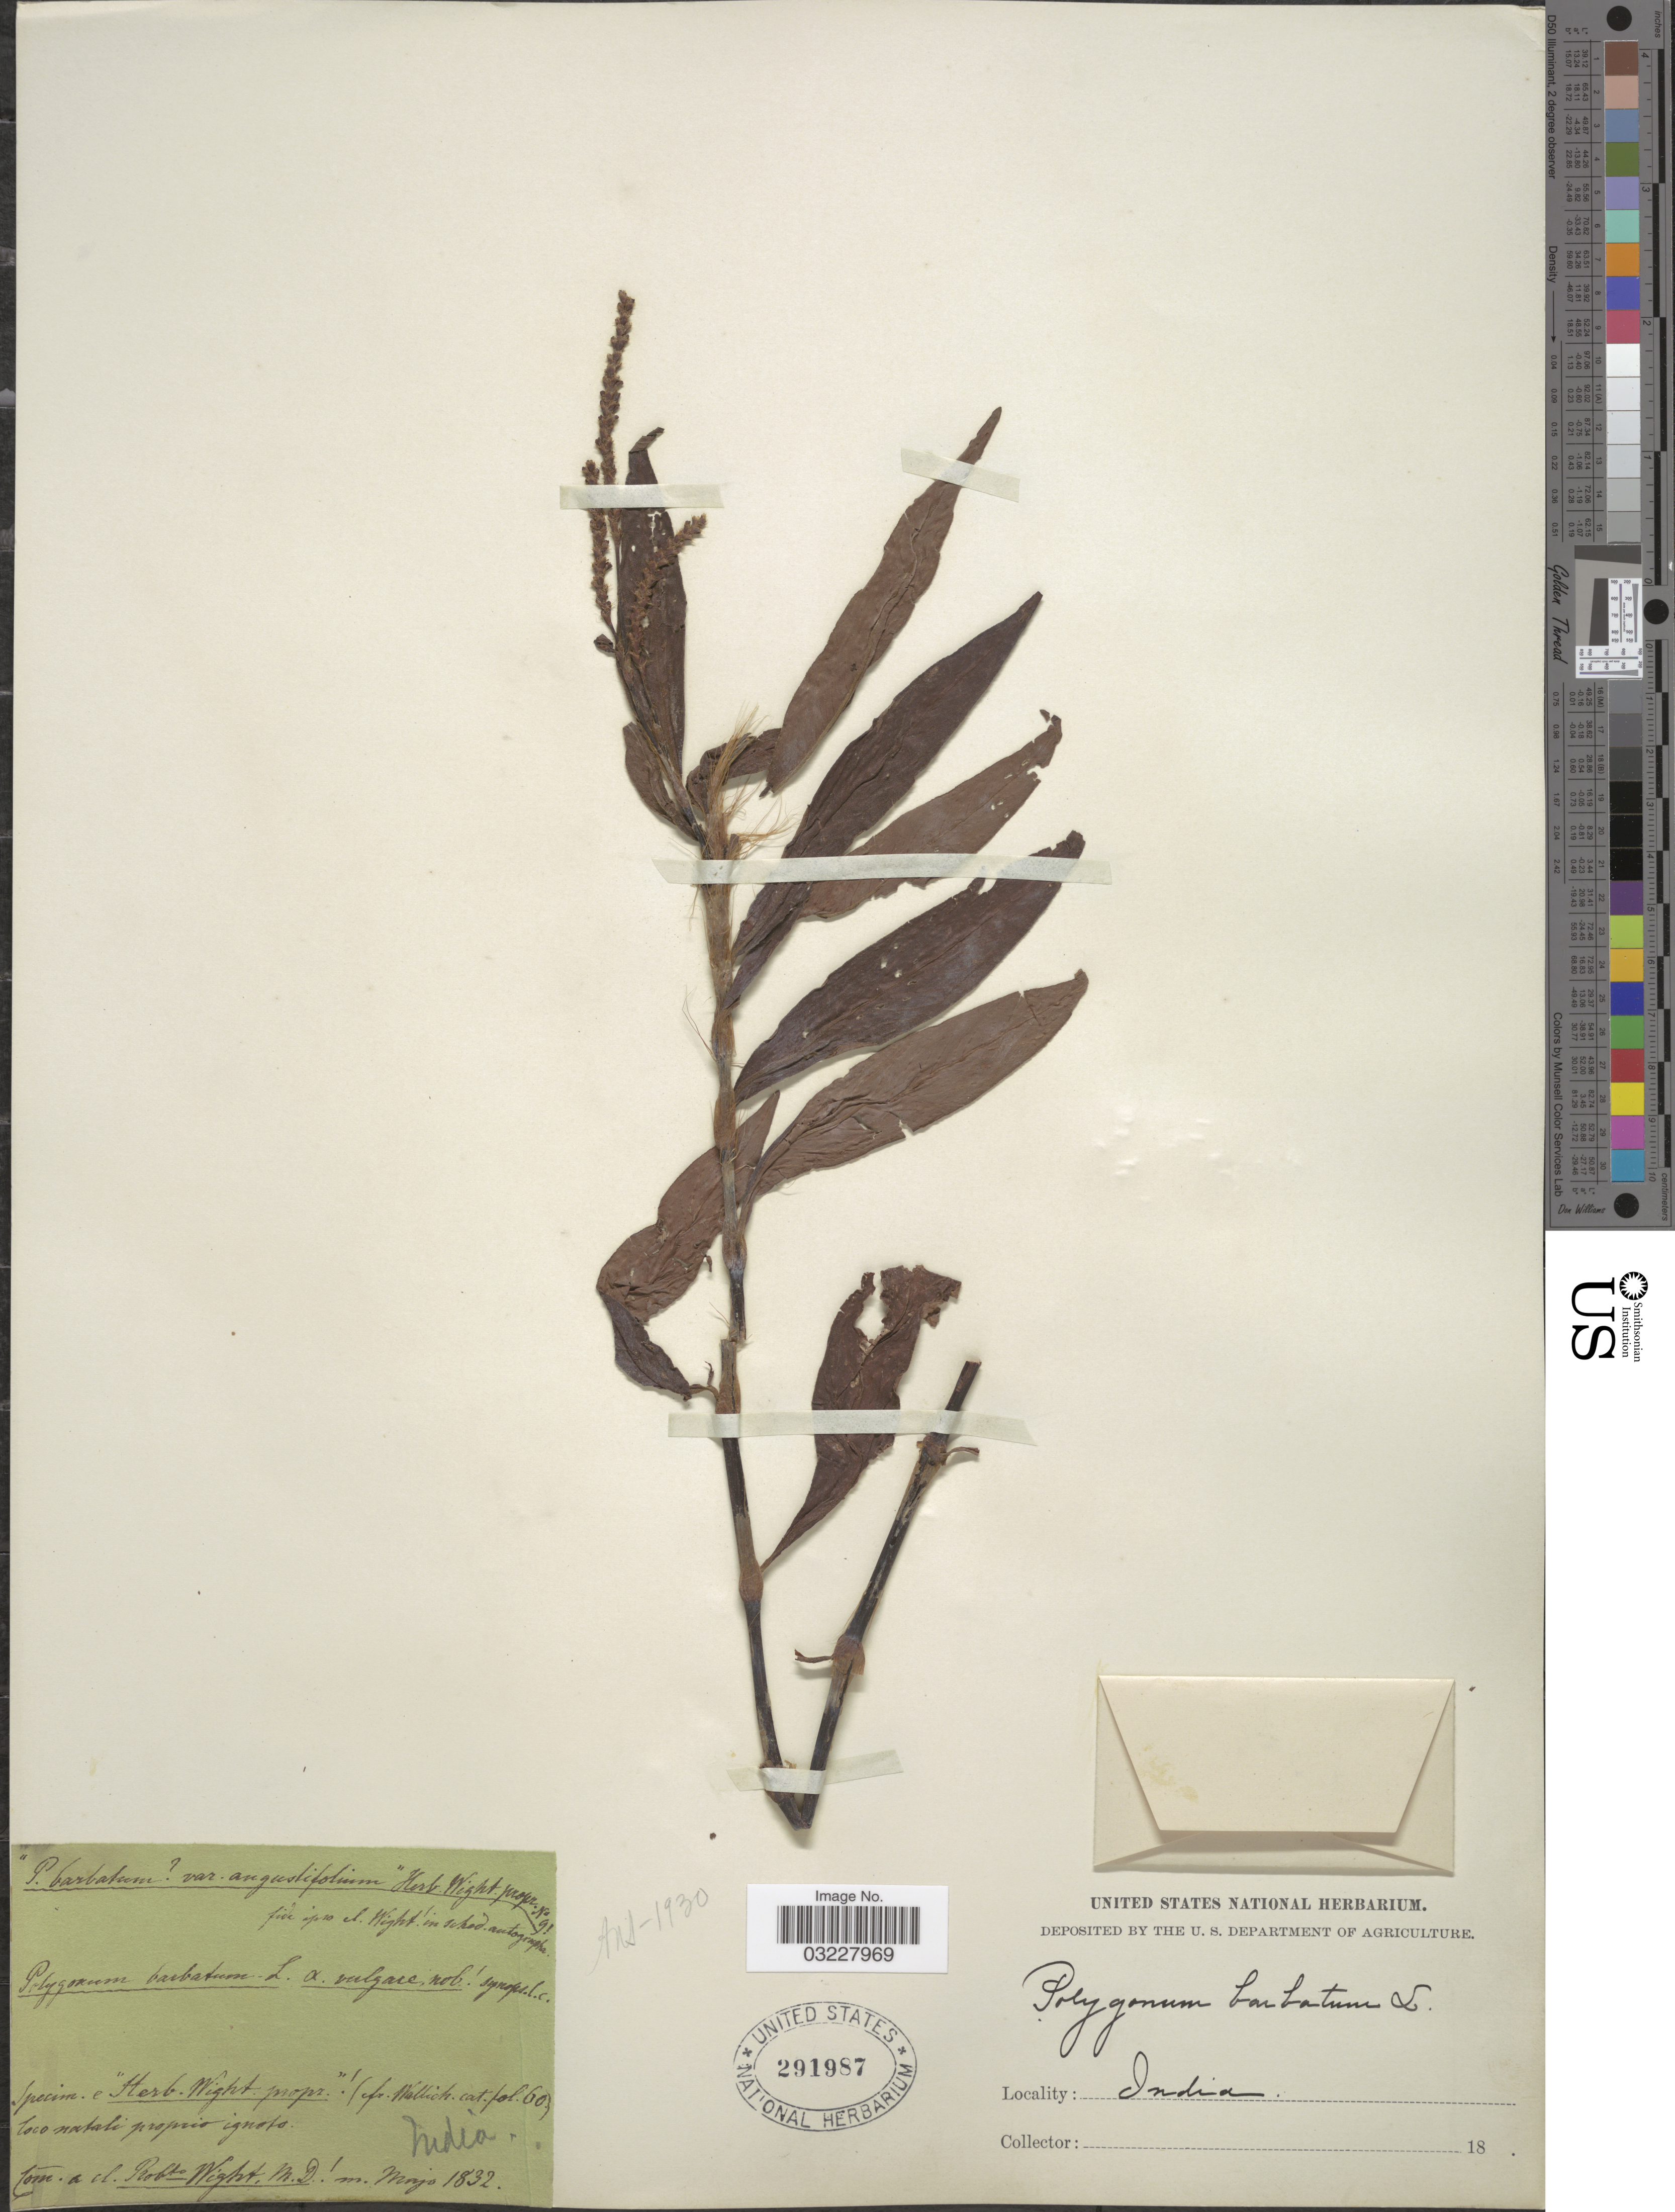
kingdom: Plantae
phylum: Tracheophyta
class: Magnoliopsida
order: Caryophyllales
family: Polygonaceae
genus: Polygonum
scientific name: Polygonum barbatum var. barbatum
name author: L.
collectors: ex herb. United States National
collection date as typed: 18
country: India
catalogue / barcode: US 291987